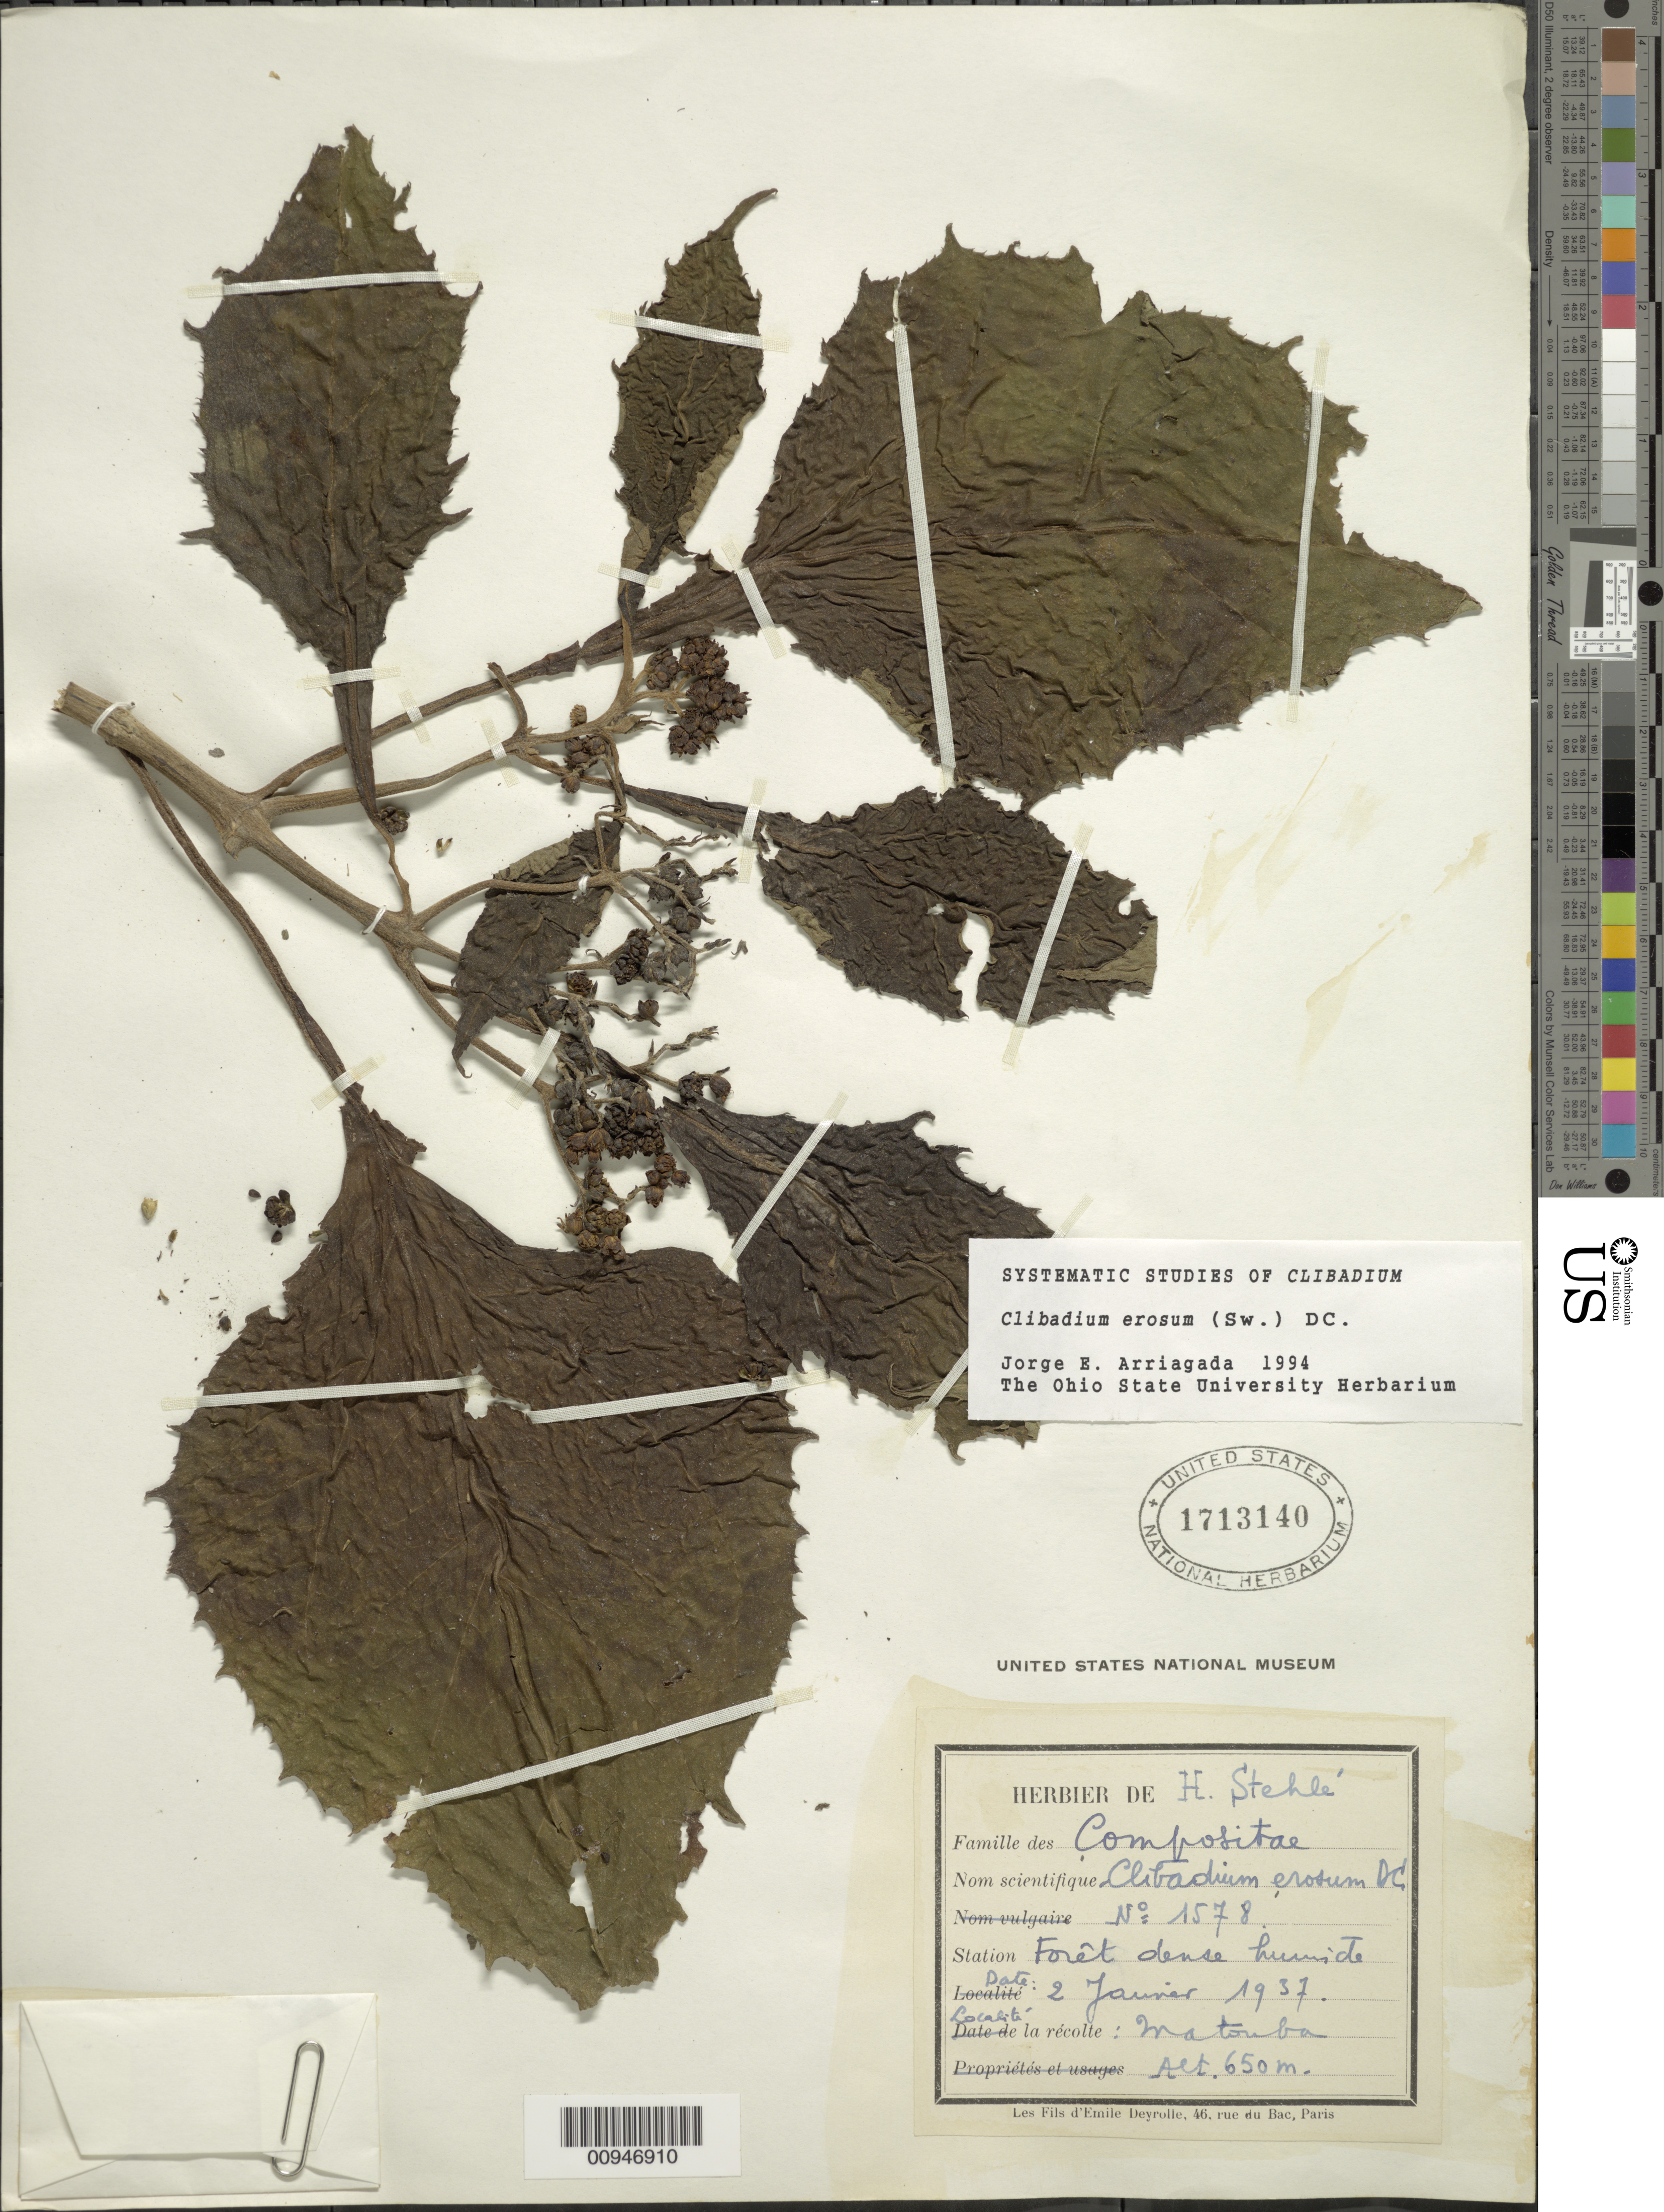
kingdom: Plantae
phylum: Tracheophyta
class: Magnoliopsida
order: Asterales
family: Asteraceae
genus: Clibadium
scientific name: Clibadium erosum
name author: (Sw.) DC.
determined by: Arriagada, J. E.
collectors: H. Stehlé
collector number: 1578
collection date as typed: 02 Jan 1937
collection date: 1937-01-02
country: Dominica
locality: Matouba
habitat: Forêt dense humide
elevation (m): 650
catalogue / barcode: US 1713140